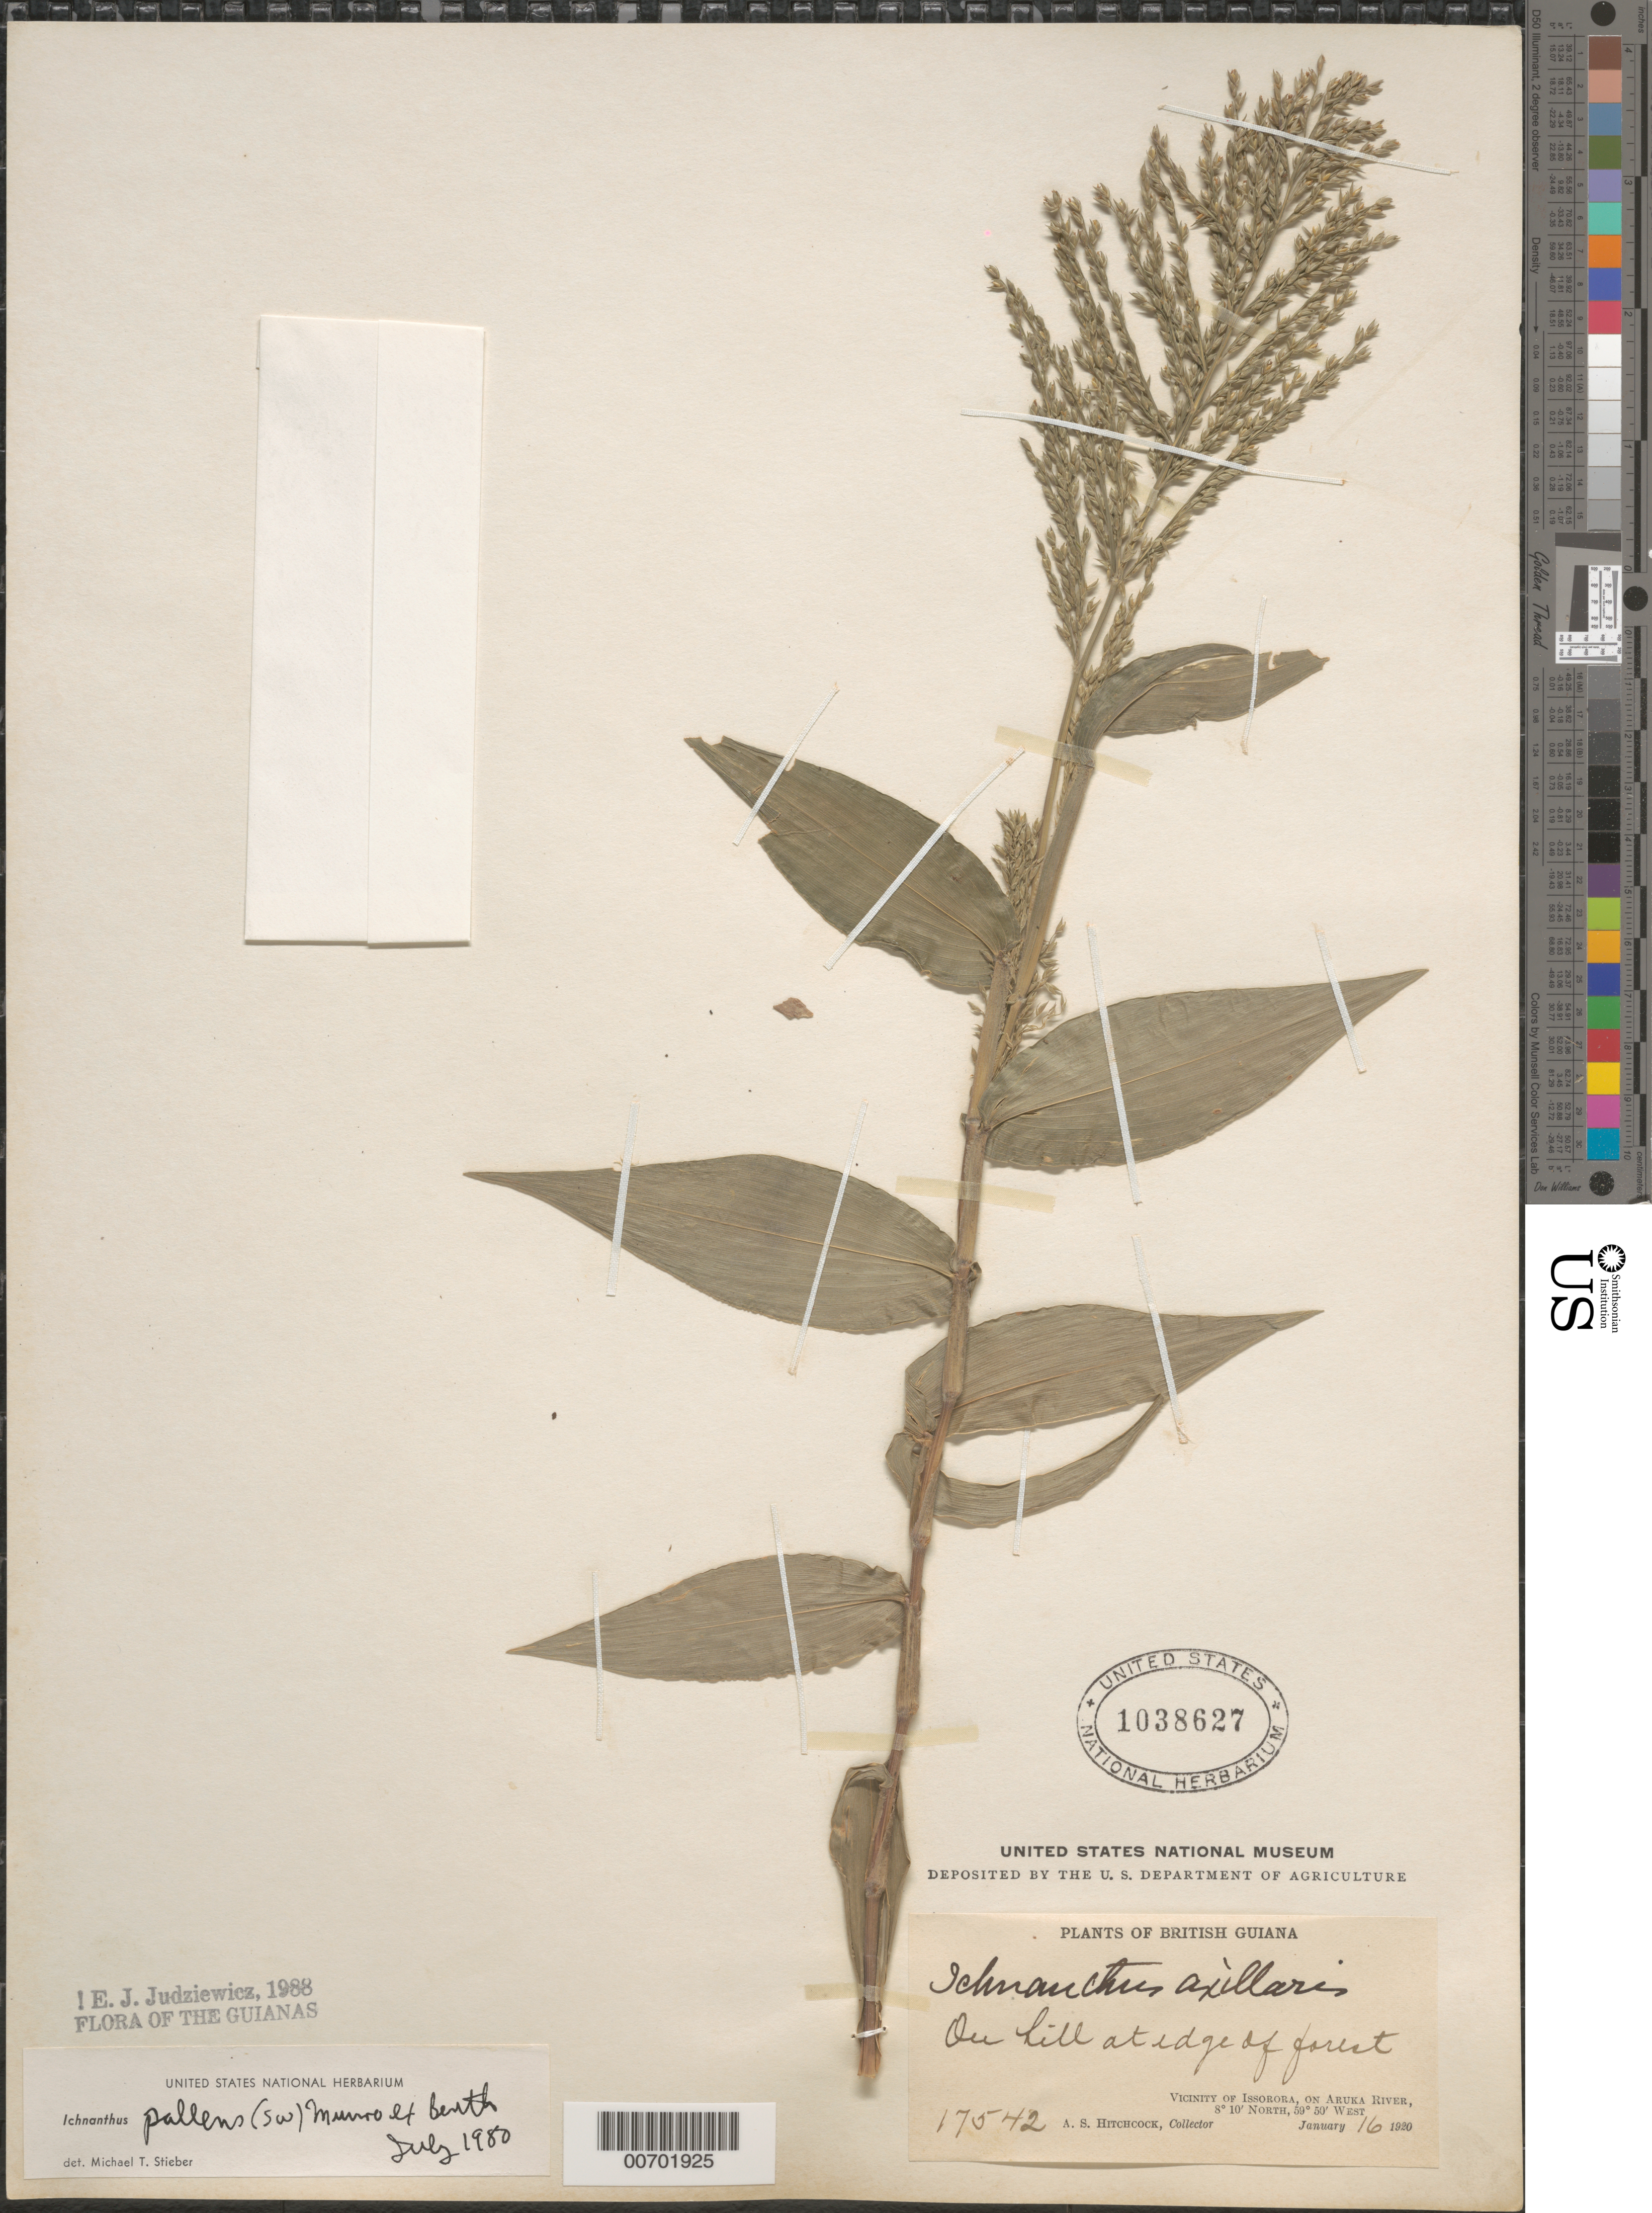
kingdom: Plantae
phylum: Tracheophyta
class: Liliopsida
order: Poales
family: Poaceae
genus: Ichnanthus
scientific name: Ichnanthus pallens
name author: (Sw.) Munro ex Benth.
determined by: Judziewicz, E. J.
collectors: A. S. Hitchcock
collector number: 17542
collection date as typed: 16-Jan-20 to 17-Jan-20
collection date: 1920-01-16/1920-01-17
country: Guyana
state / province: Barima-Waini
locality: Issorora, vic of, on the Aruka River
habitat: On hill at edge of forest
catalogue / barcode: US 1038627